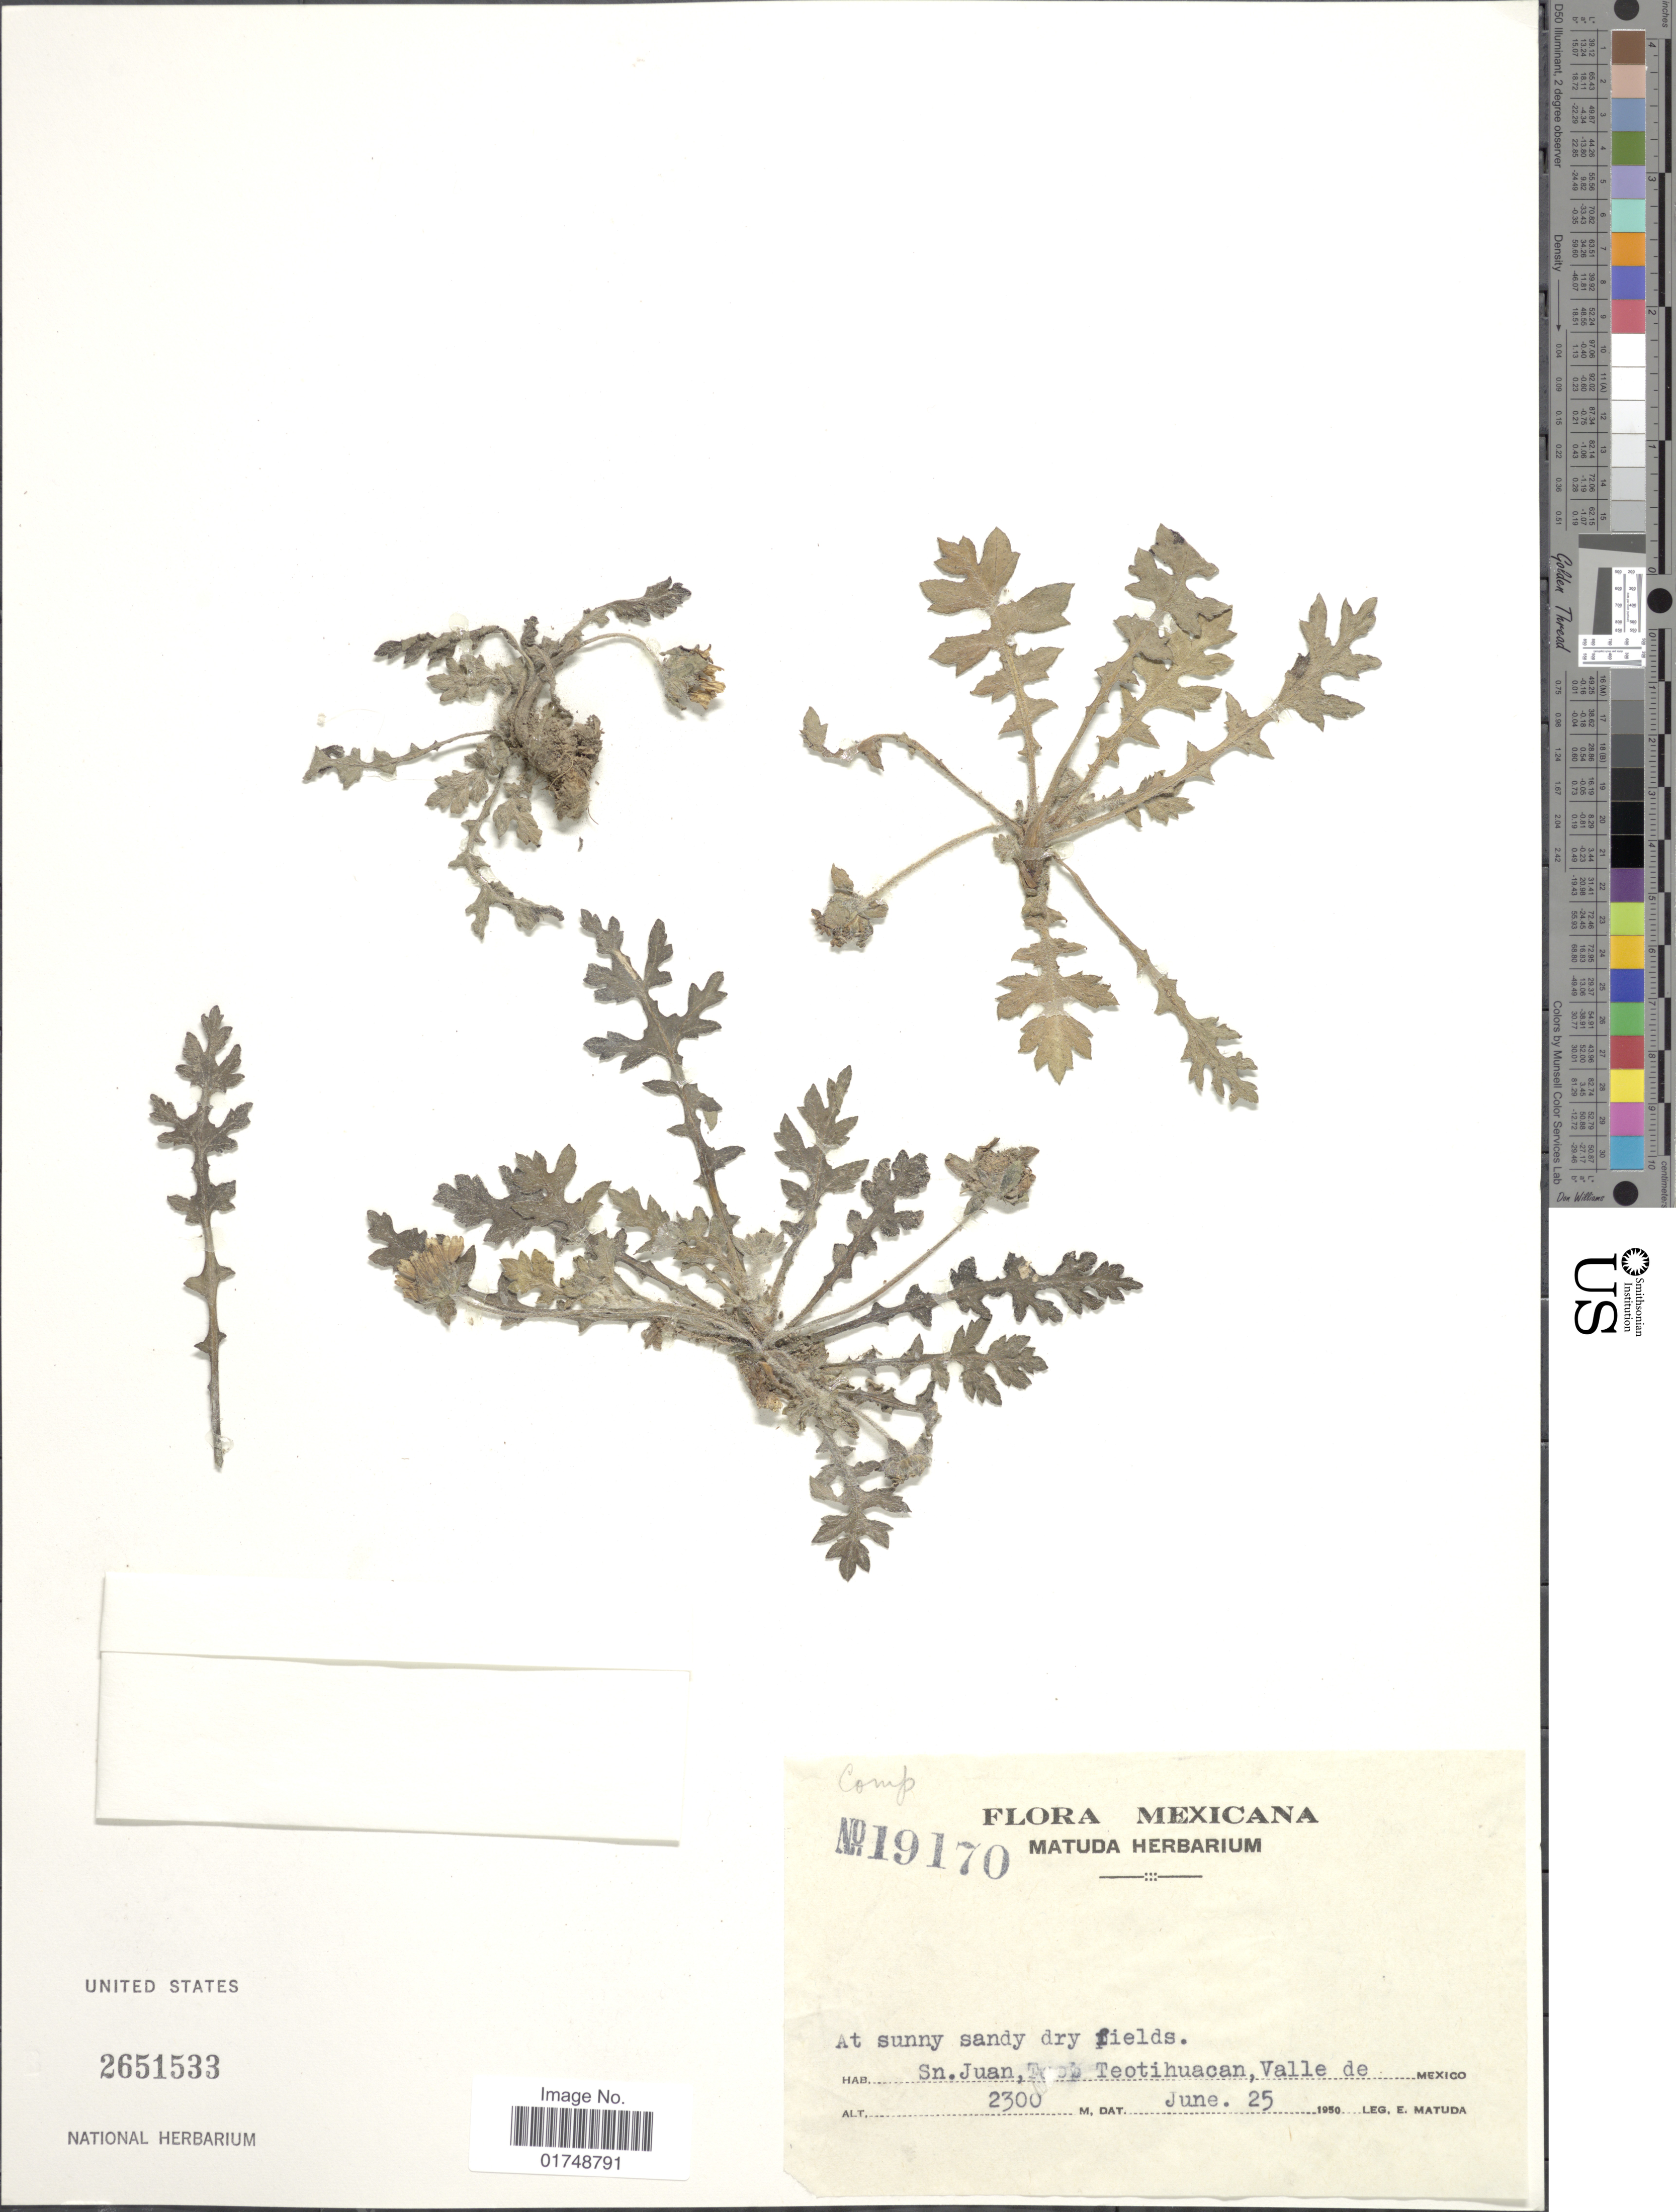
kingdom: Plantae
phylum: Tracheophyta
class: Magnoliopsida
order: Asterales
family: Asteraceae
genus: Dugesia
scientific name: Dugesia mexicana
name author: A. Gray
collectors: E. Matuda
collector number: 19170?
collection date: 1950-06-25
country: Mexico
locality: Mexicana. Hab. Sn Juan, Teotihuacan, Valle de Mexico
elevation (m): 2300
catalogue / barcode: US 2651533